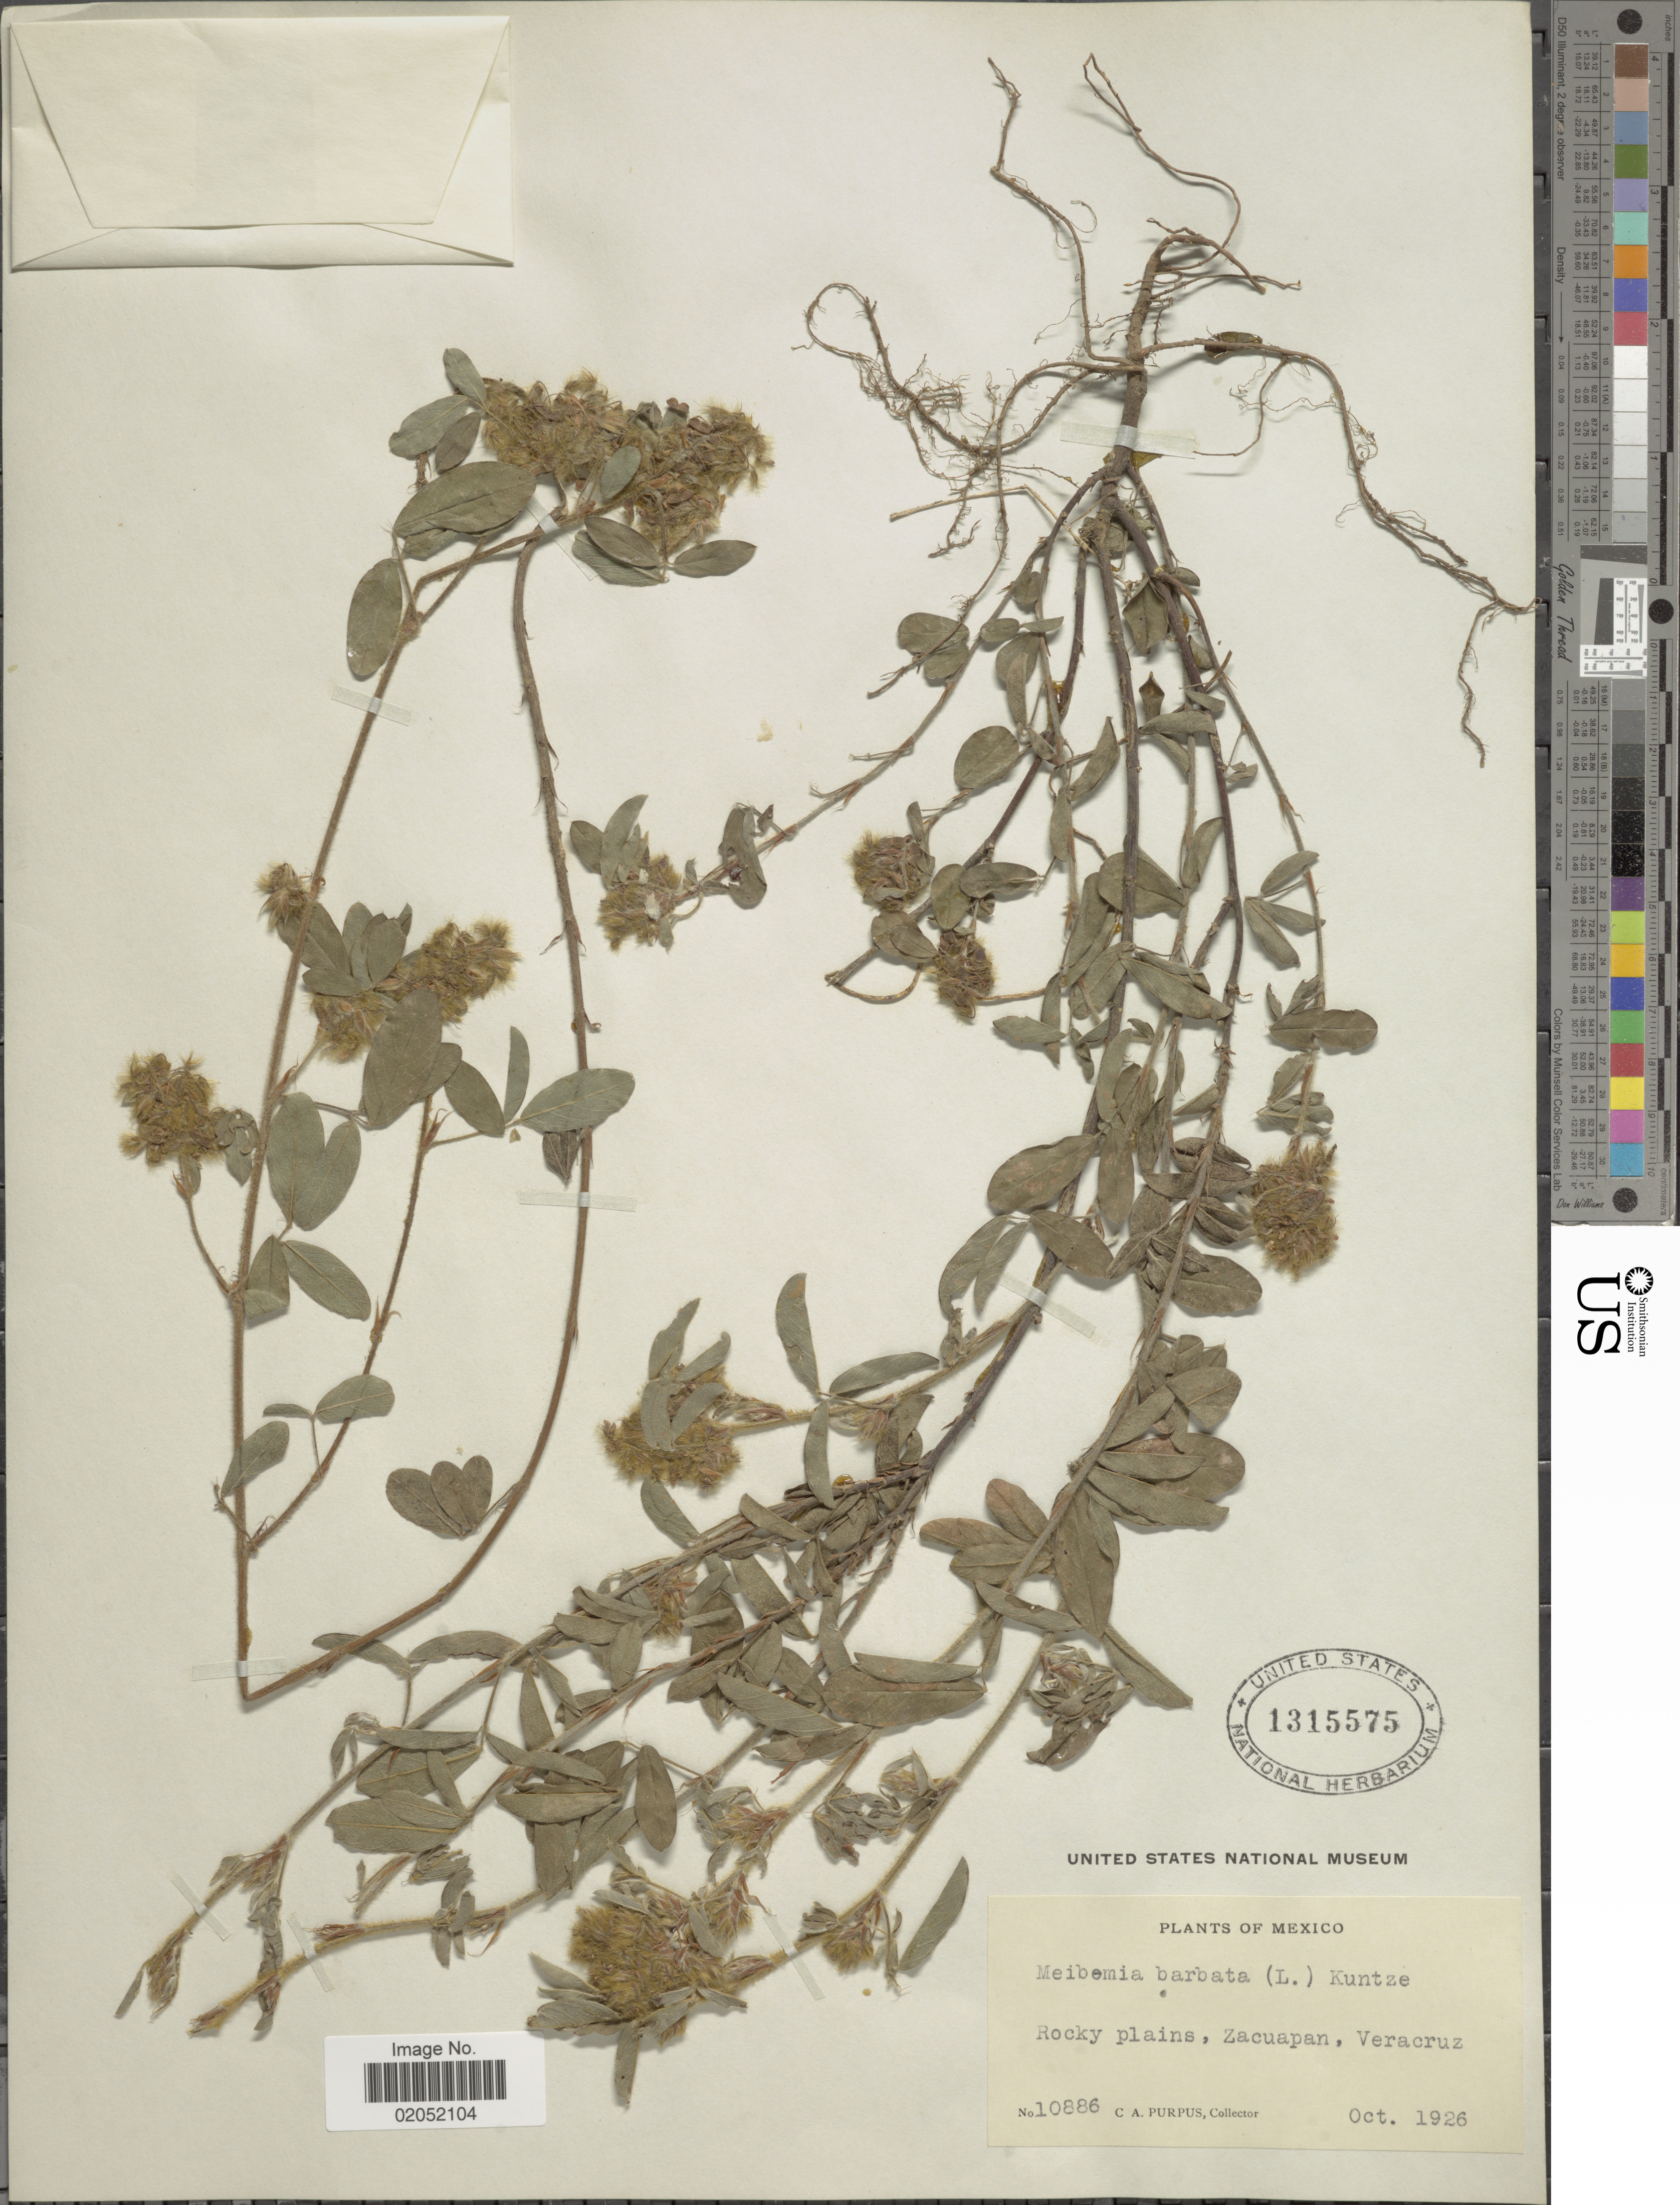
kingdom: Plantae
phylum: Tracheophyta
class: Magnoliopsida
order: Fabales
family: Fabaceae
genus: Grona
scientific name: Grona barbata var. barbata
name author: (L.) H. Ohashi & K. Ohashi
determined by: Strong, Mark T., (BOT), Smithsonian Institution - National Museum of Natural History (UNITED STATES)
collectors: C. A. Purpus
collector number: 10886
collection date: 1926-10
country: Mexico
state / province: Veracruz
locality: Zacuapan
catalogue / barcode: US 1315575